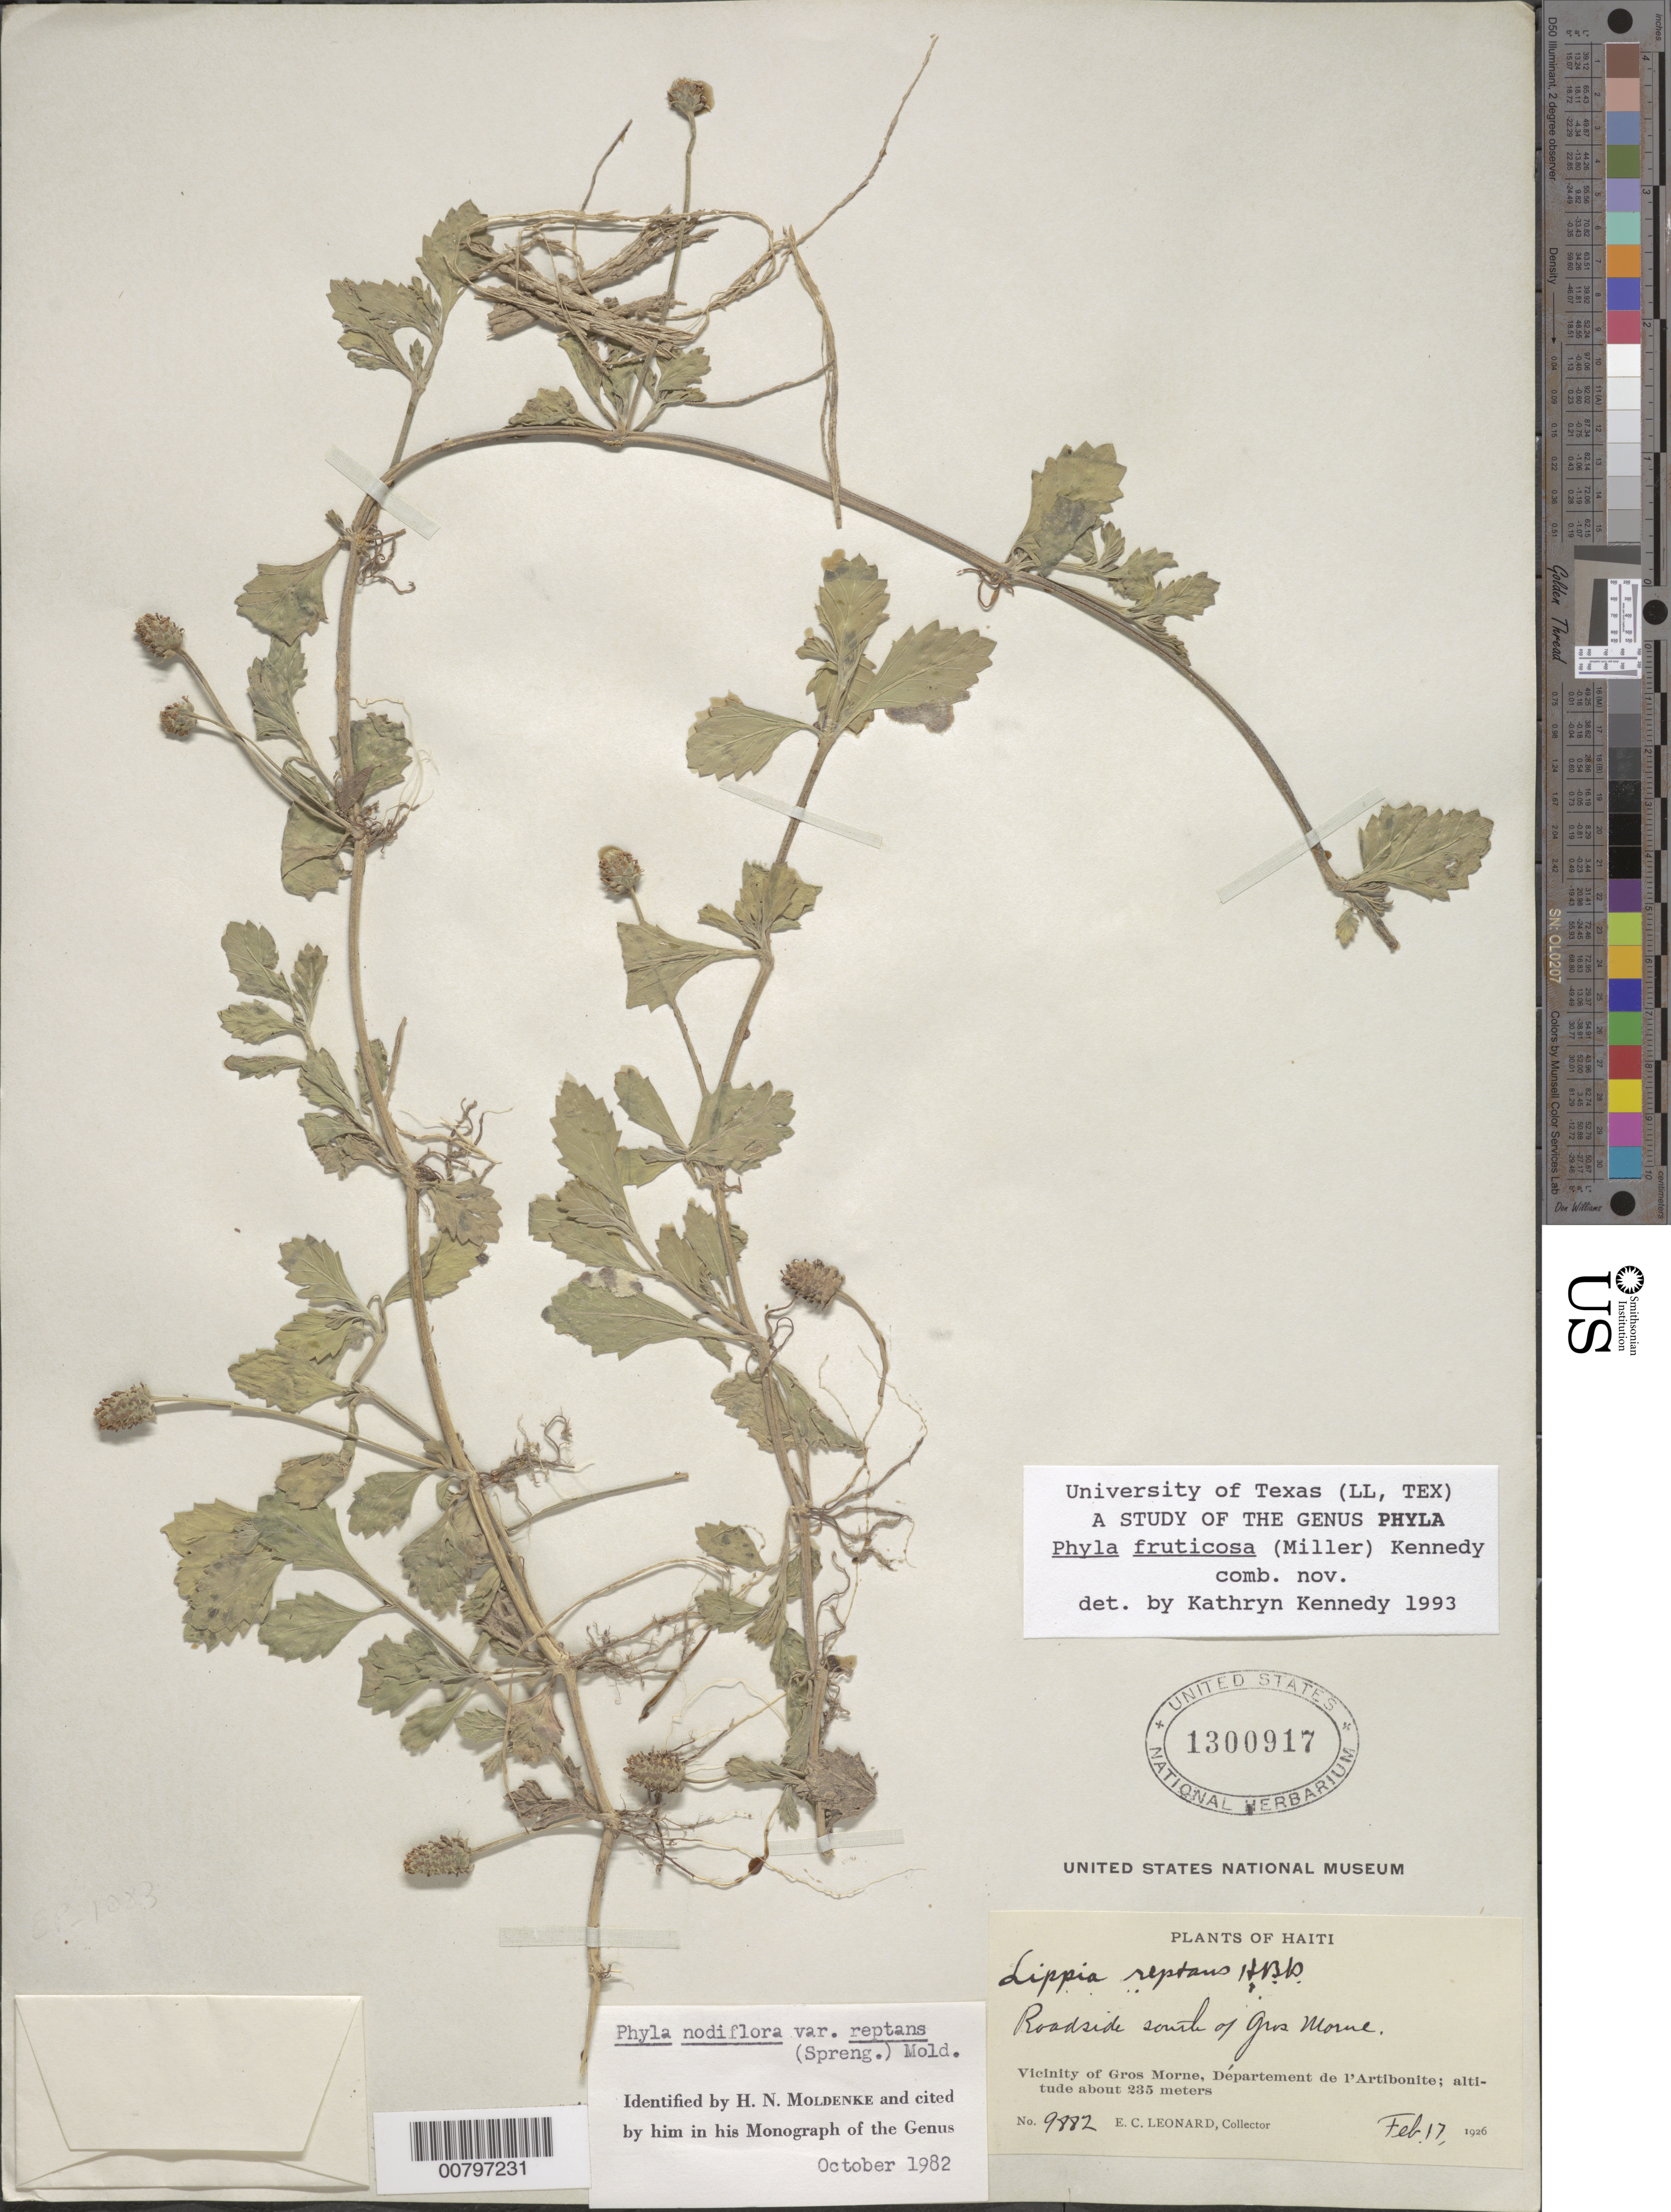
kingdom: Plantae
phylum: Tracheophyta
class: Magnoliopsida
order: Lamiales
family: Verbenaceae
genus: Phyla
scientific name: Phyla fruticosa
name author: (Mill.) K. Kenn. ex Wunderlin & B.F. Hansen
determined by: Kennedy, K.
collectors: E. C. Leonard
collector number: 9882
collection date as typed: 17 Feb 1926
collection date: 1926-02-17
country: Haiti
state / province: Artibonite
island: Hispaniola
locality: S of Gros Morne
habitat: Roadside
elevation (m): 325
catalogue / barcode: US 1300917